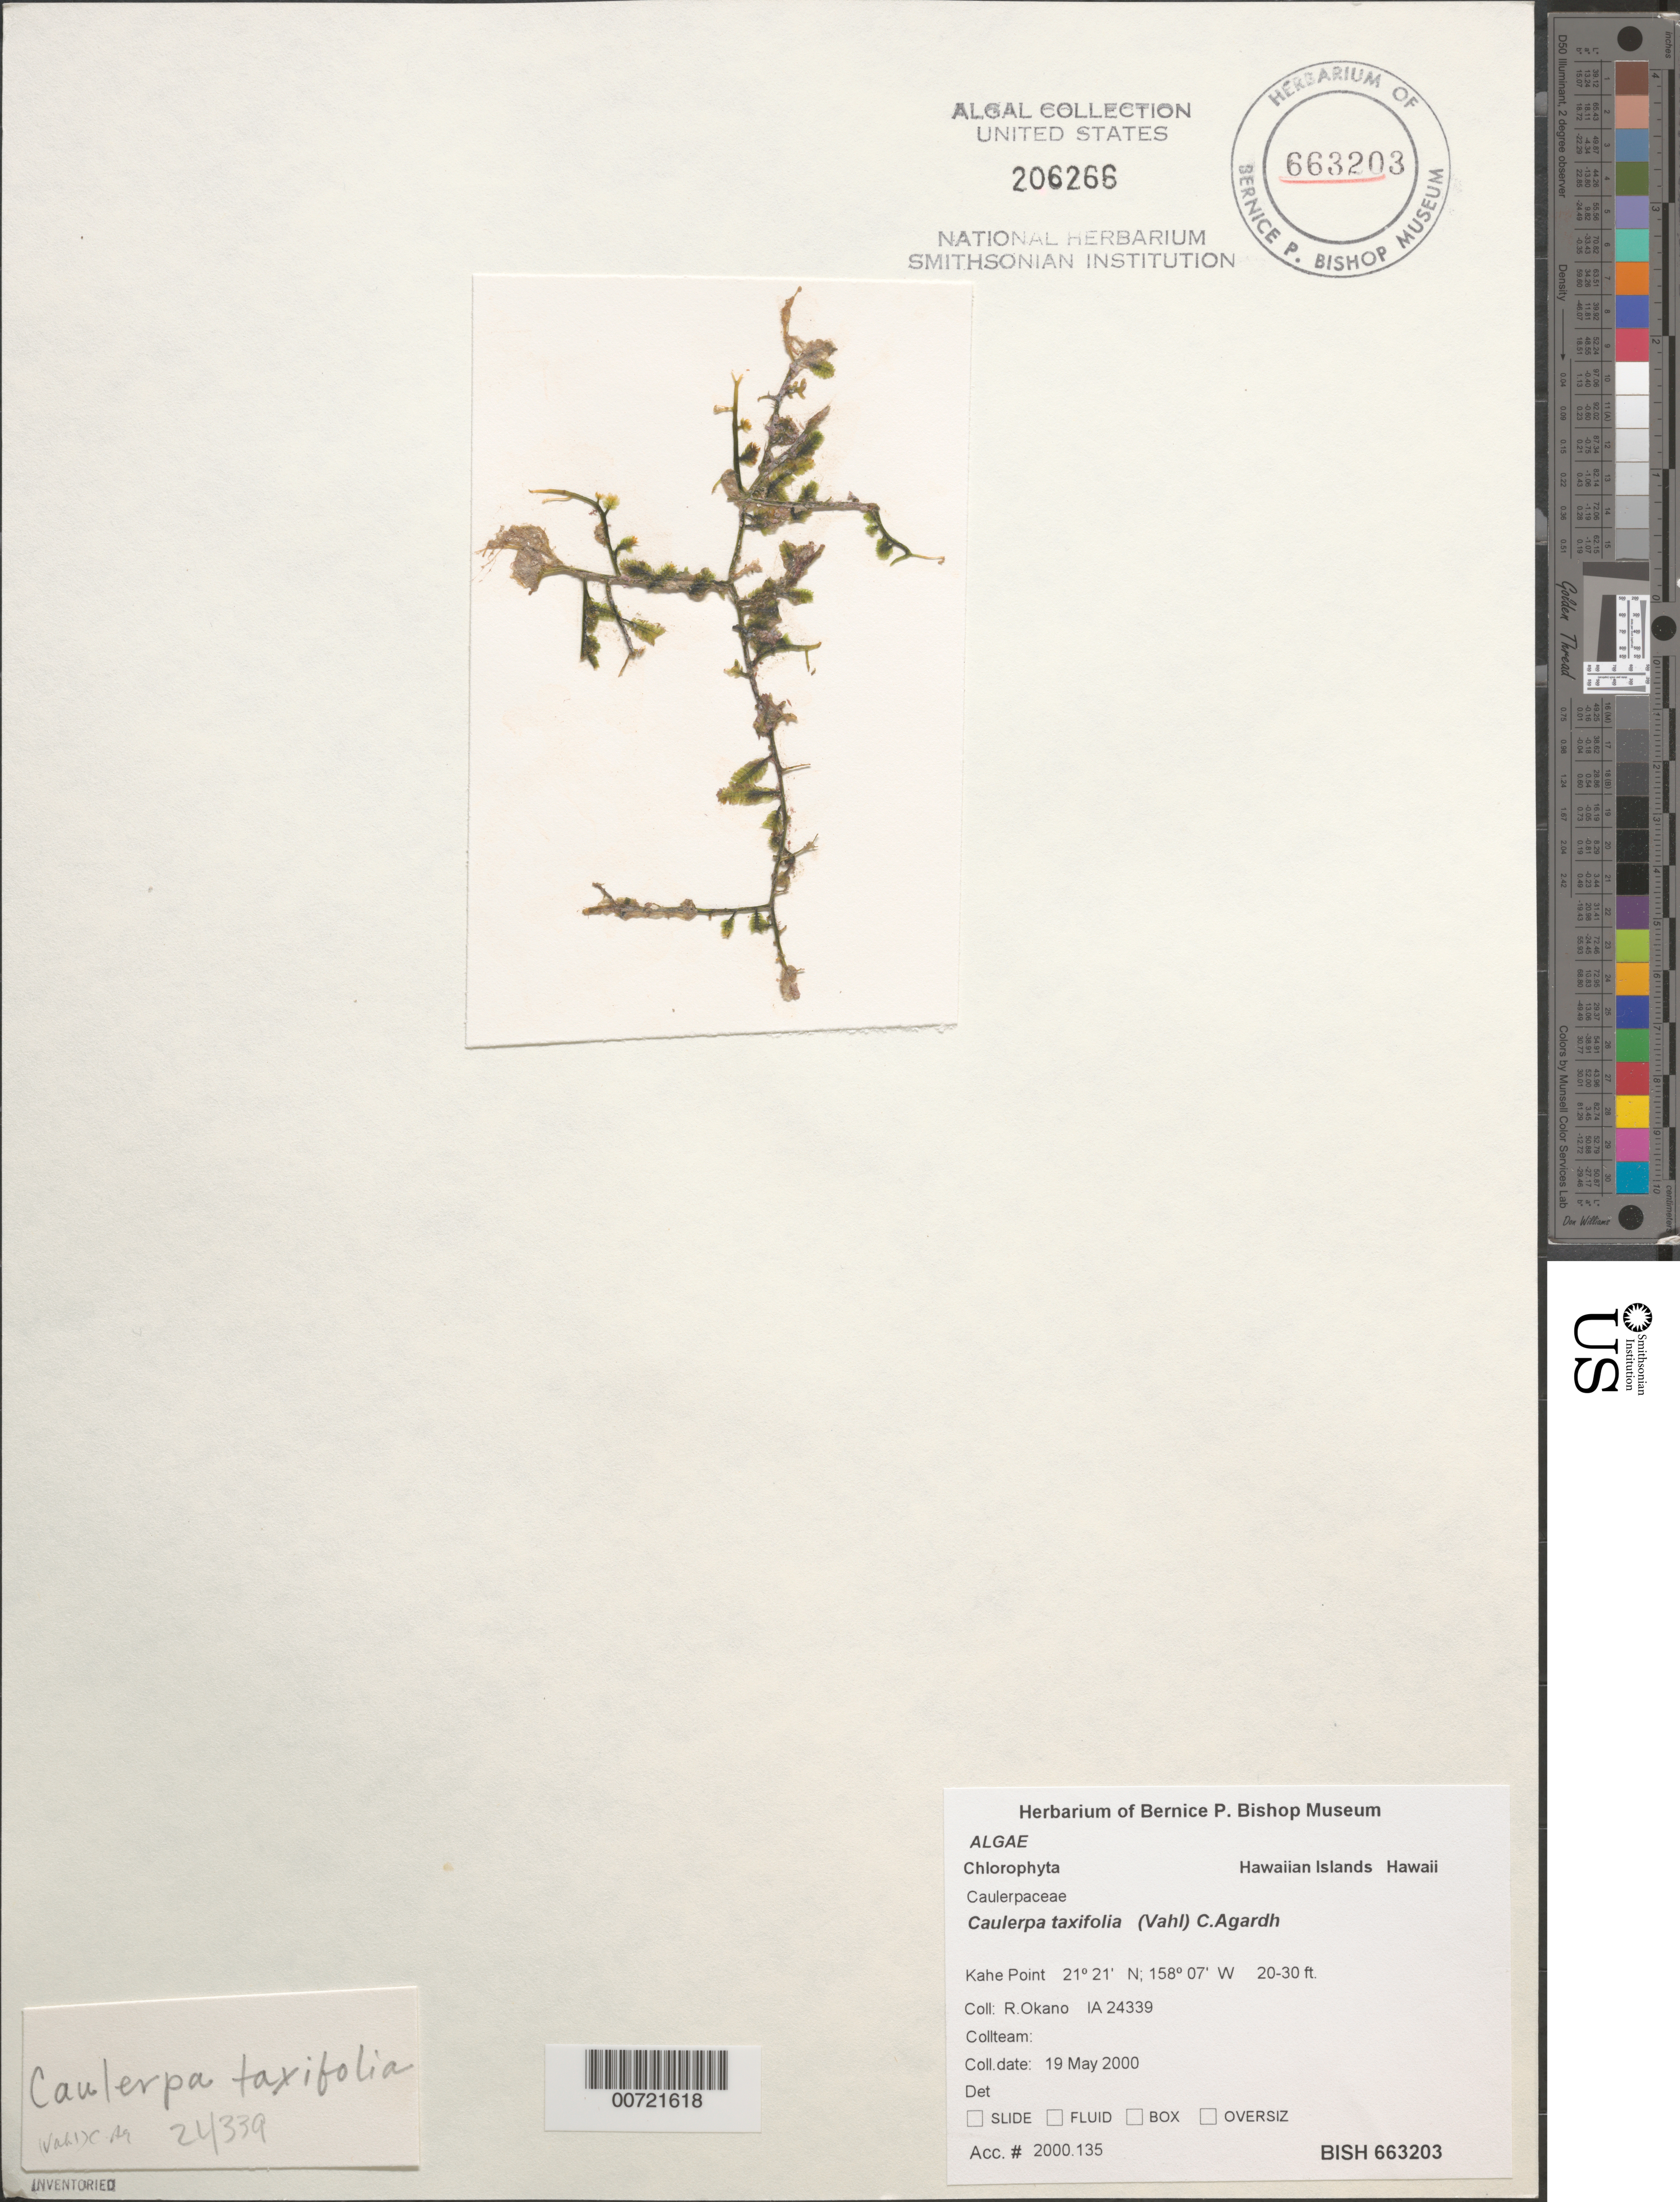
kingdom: Plantae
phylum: Chlorophyta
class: Ulvophyceae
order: Bryopsidales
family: Caulerpaceae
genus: Caulerpa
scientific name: Caulerpa taxifolia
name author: (M. Vahl) C. Agardh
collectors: R. Okano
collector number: IAA 24339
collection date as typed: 19 May 2000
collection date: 2000-05-19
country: United States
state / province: Hawaii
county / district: Honolulu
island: Oahu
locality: Kahe Point, Nanakuli District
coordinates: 21 21' N, 158 07' W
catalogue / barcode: US 206266